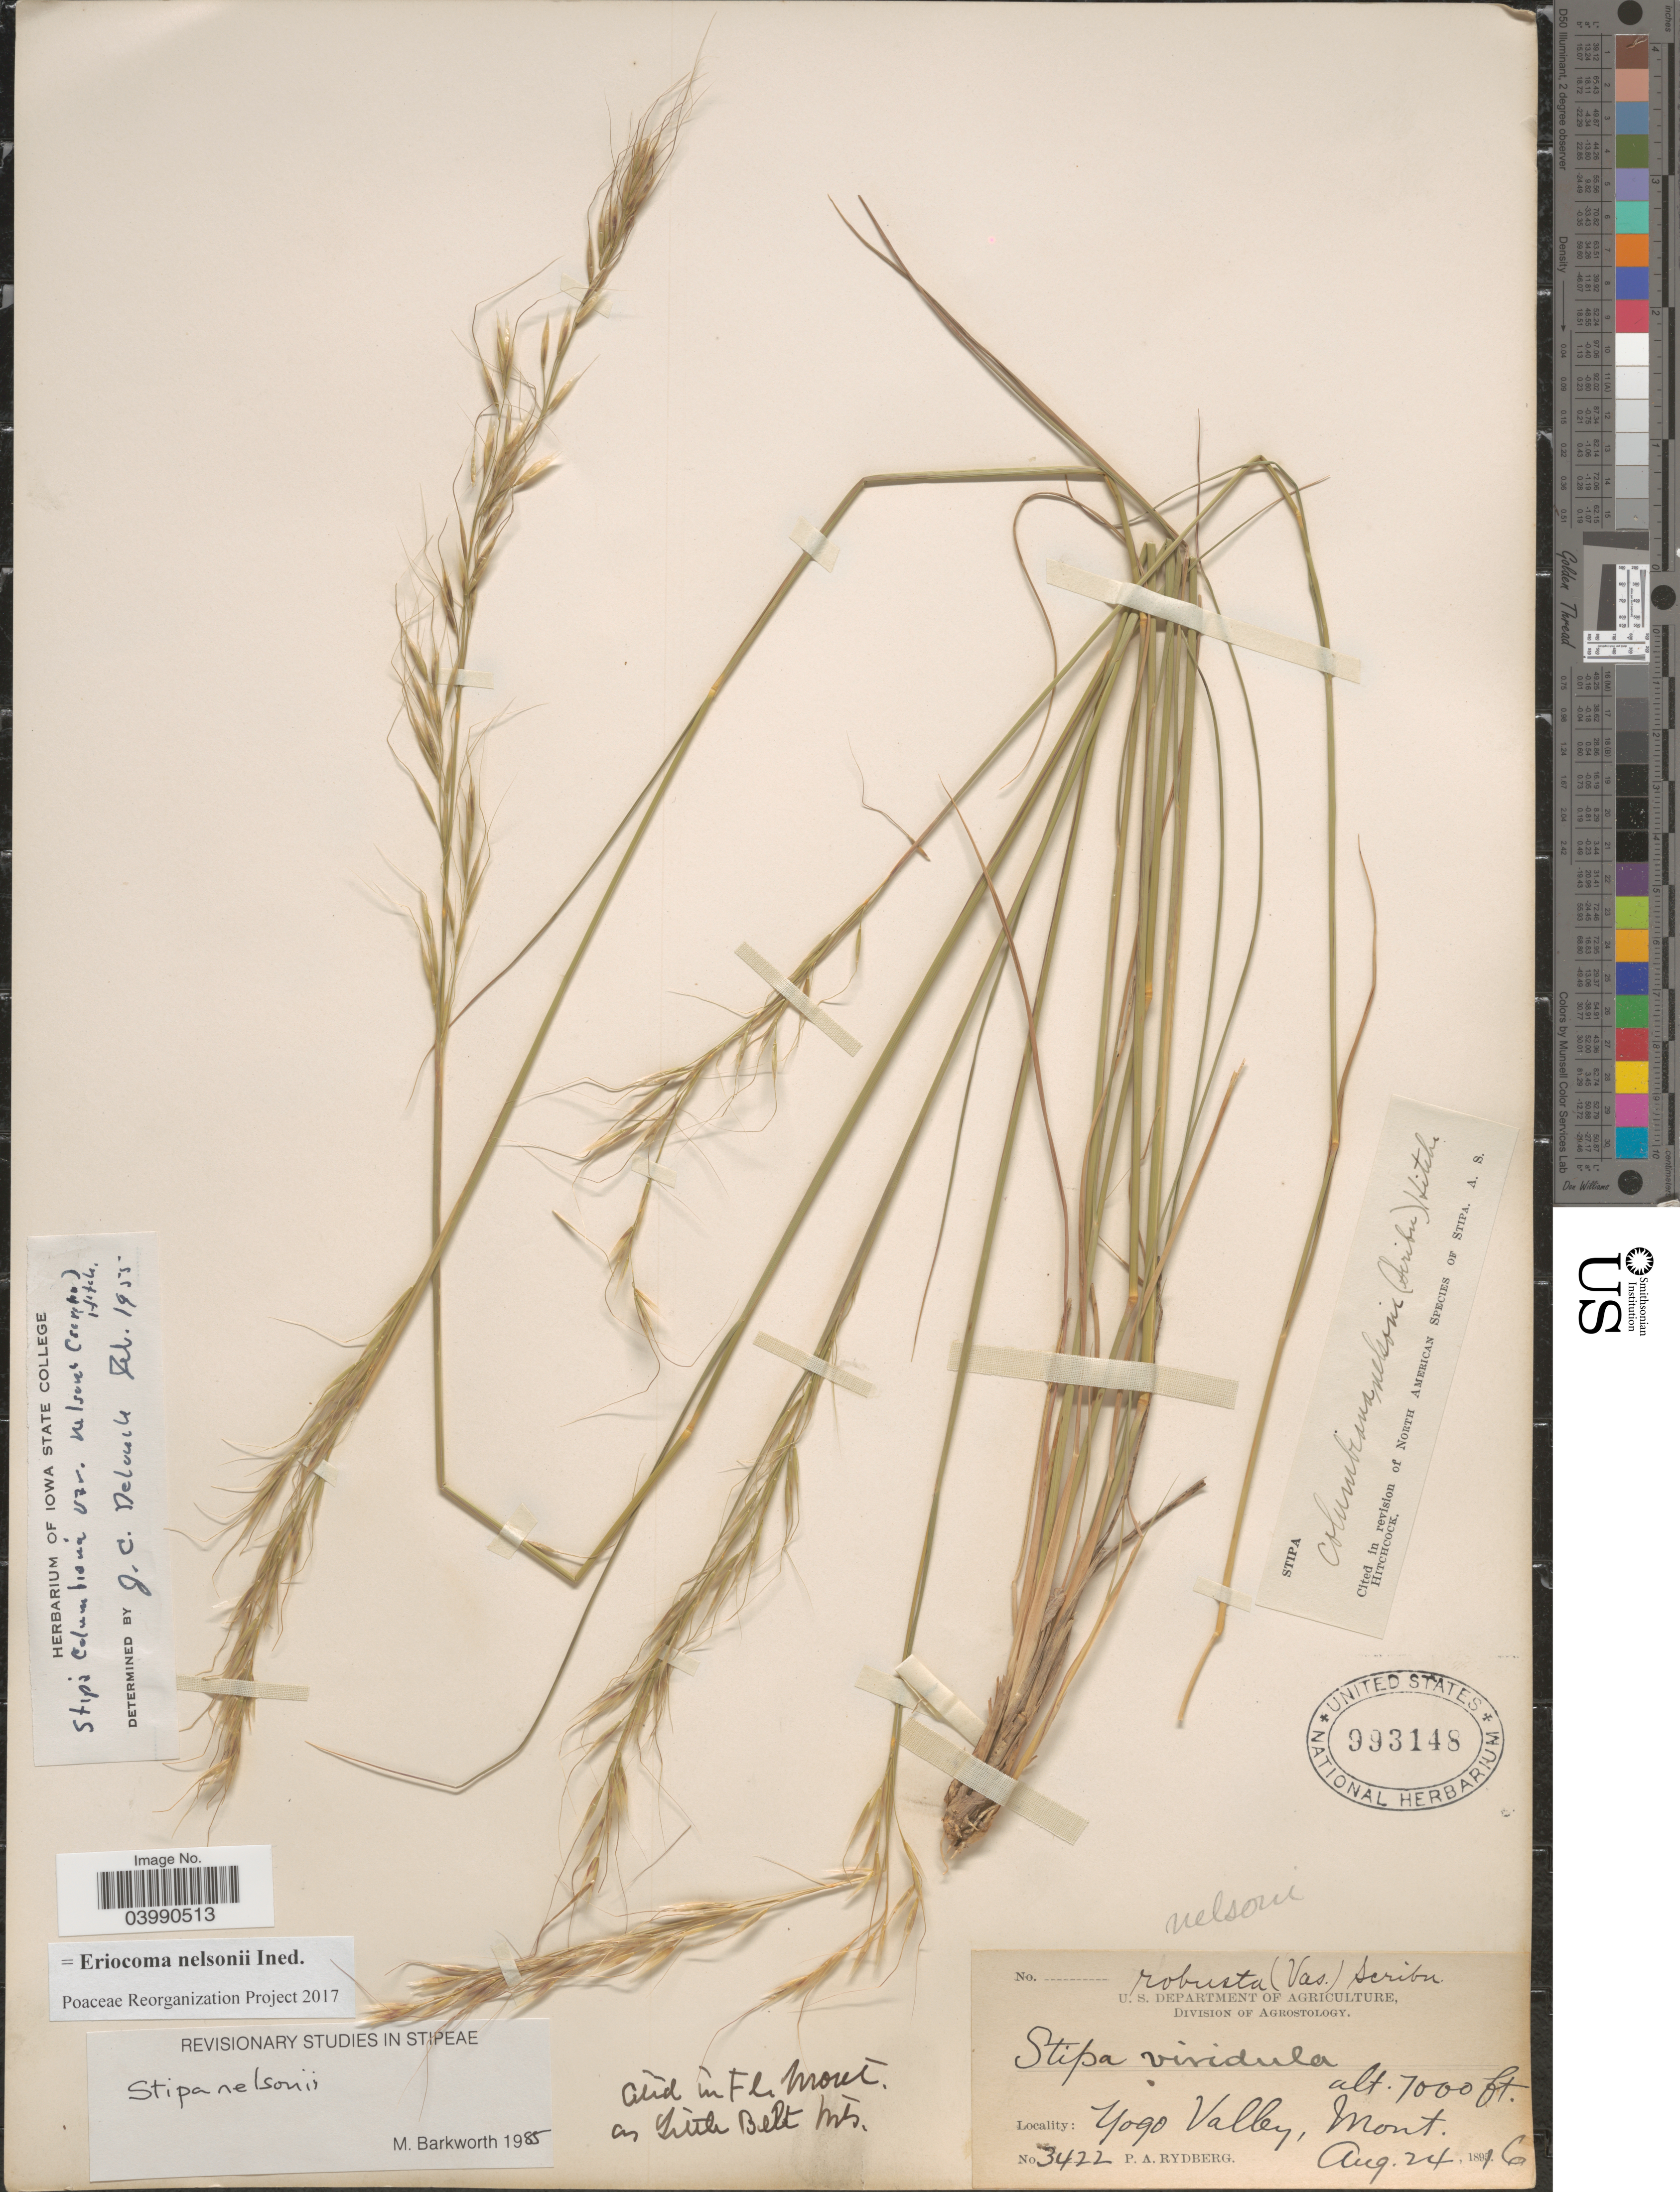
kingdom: Plantae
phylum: Tracheophyta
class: Liliopsida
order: Poales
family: Poaceae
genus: Eriocoma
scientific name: Eriocoma nelsonii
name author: (Scribn.) Romasch.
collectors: P. A. Rydberg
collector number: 3422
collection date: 1816-08-24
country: United States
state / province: Montana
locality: Yogo Valley.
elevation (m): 2134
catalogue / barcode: US 993148